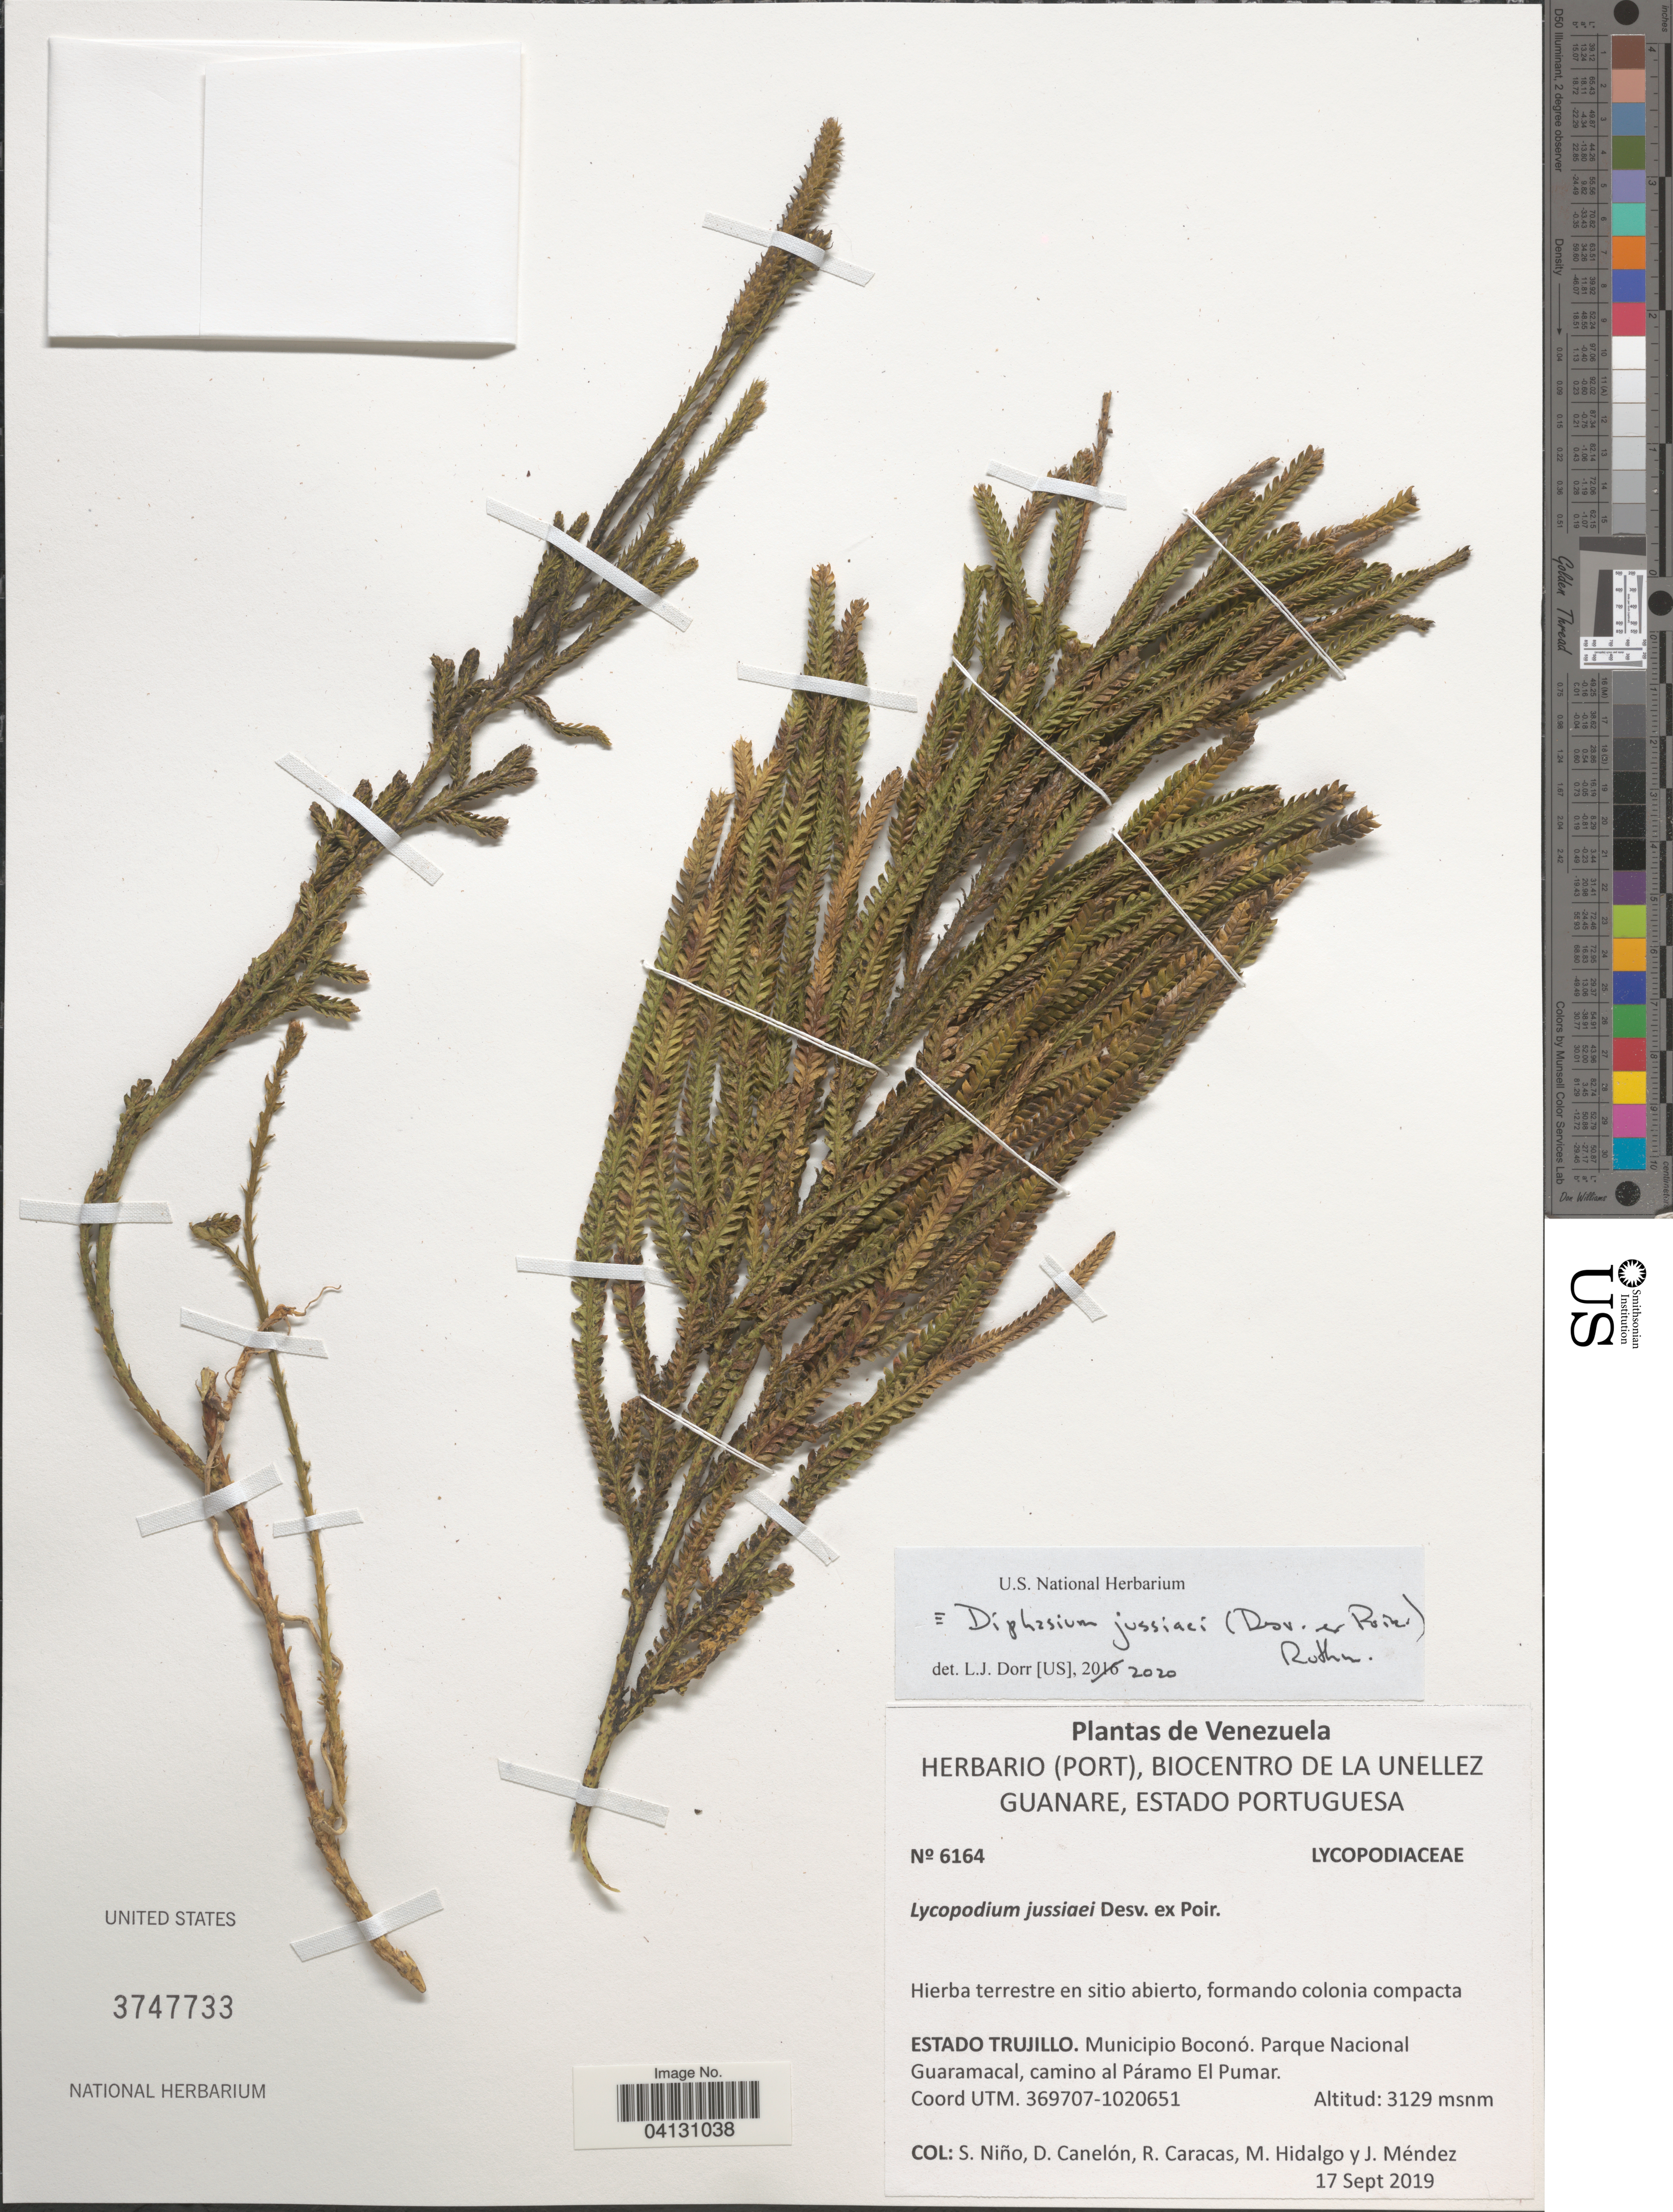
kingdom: Plantae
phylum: Tracheophyta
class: Lycopodiopsida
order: Lycopodiales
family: Lycopodiaceae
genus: Diphasium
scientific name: Diphasium jussiaei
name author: (Desv.) C. Presl ex Rothm.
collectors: S. M. Niño, D. Canelón, R. Caracas, M. Hidalgo & J. Mendez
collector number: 6164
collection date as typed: Transcribed d/m/y: 17/9/2019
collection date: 2019-09-17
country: Venezuela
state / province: Trujillo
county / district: Boconó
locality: Parque Nacional Guaramacal, camino al Páramo El Pumar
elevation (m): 3129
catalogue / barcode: US 3747733